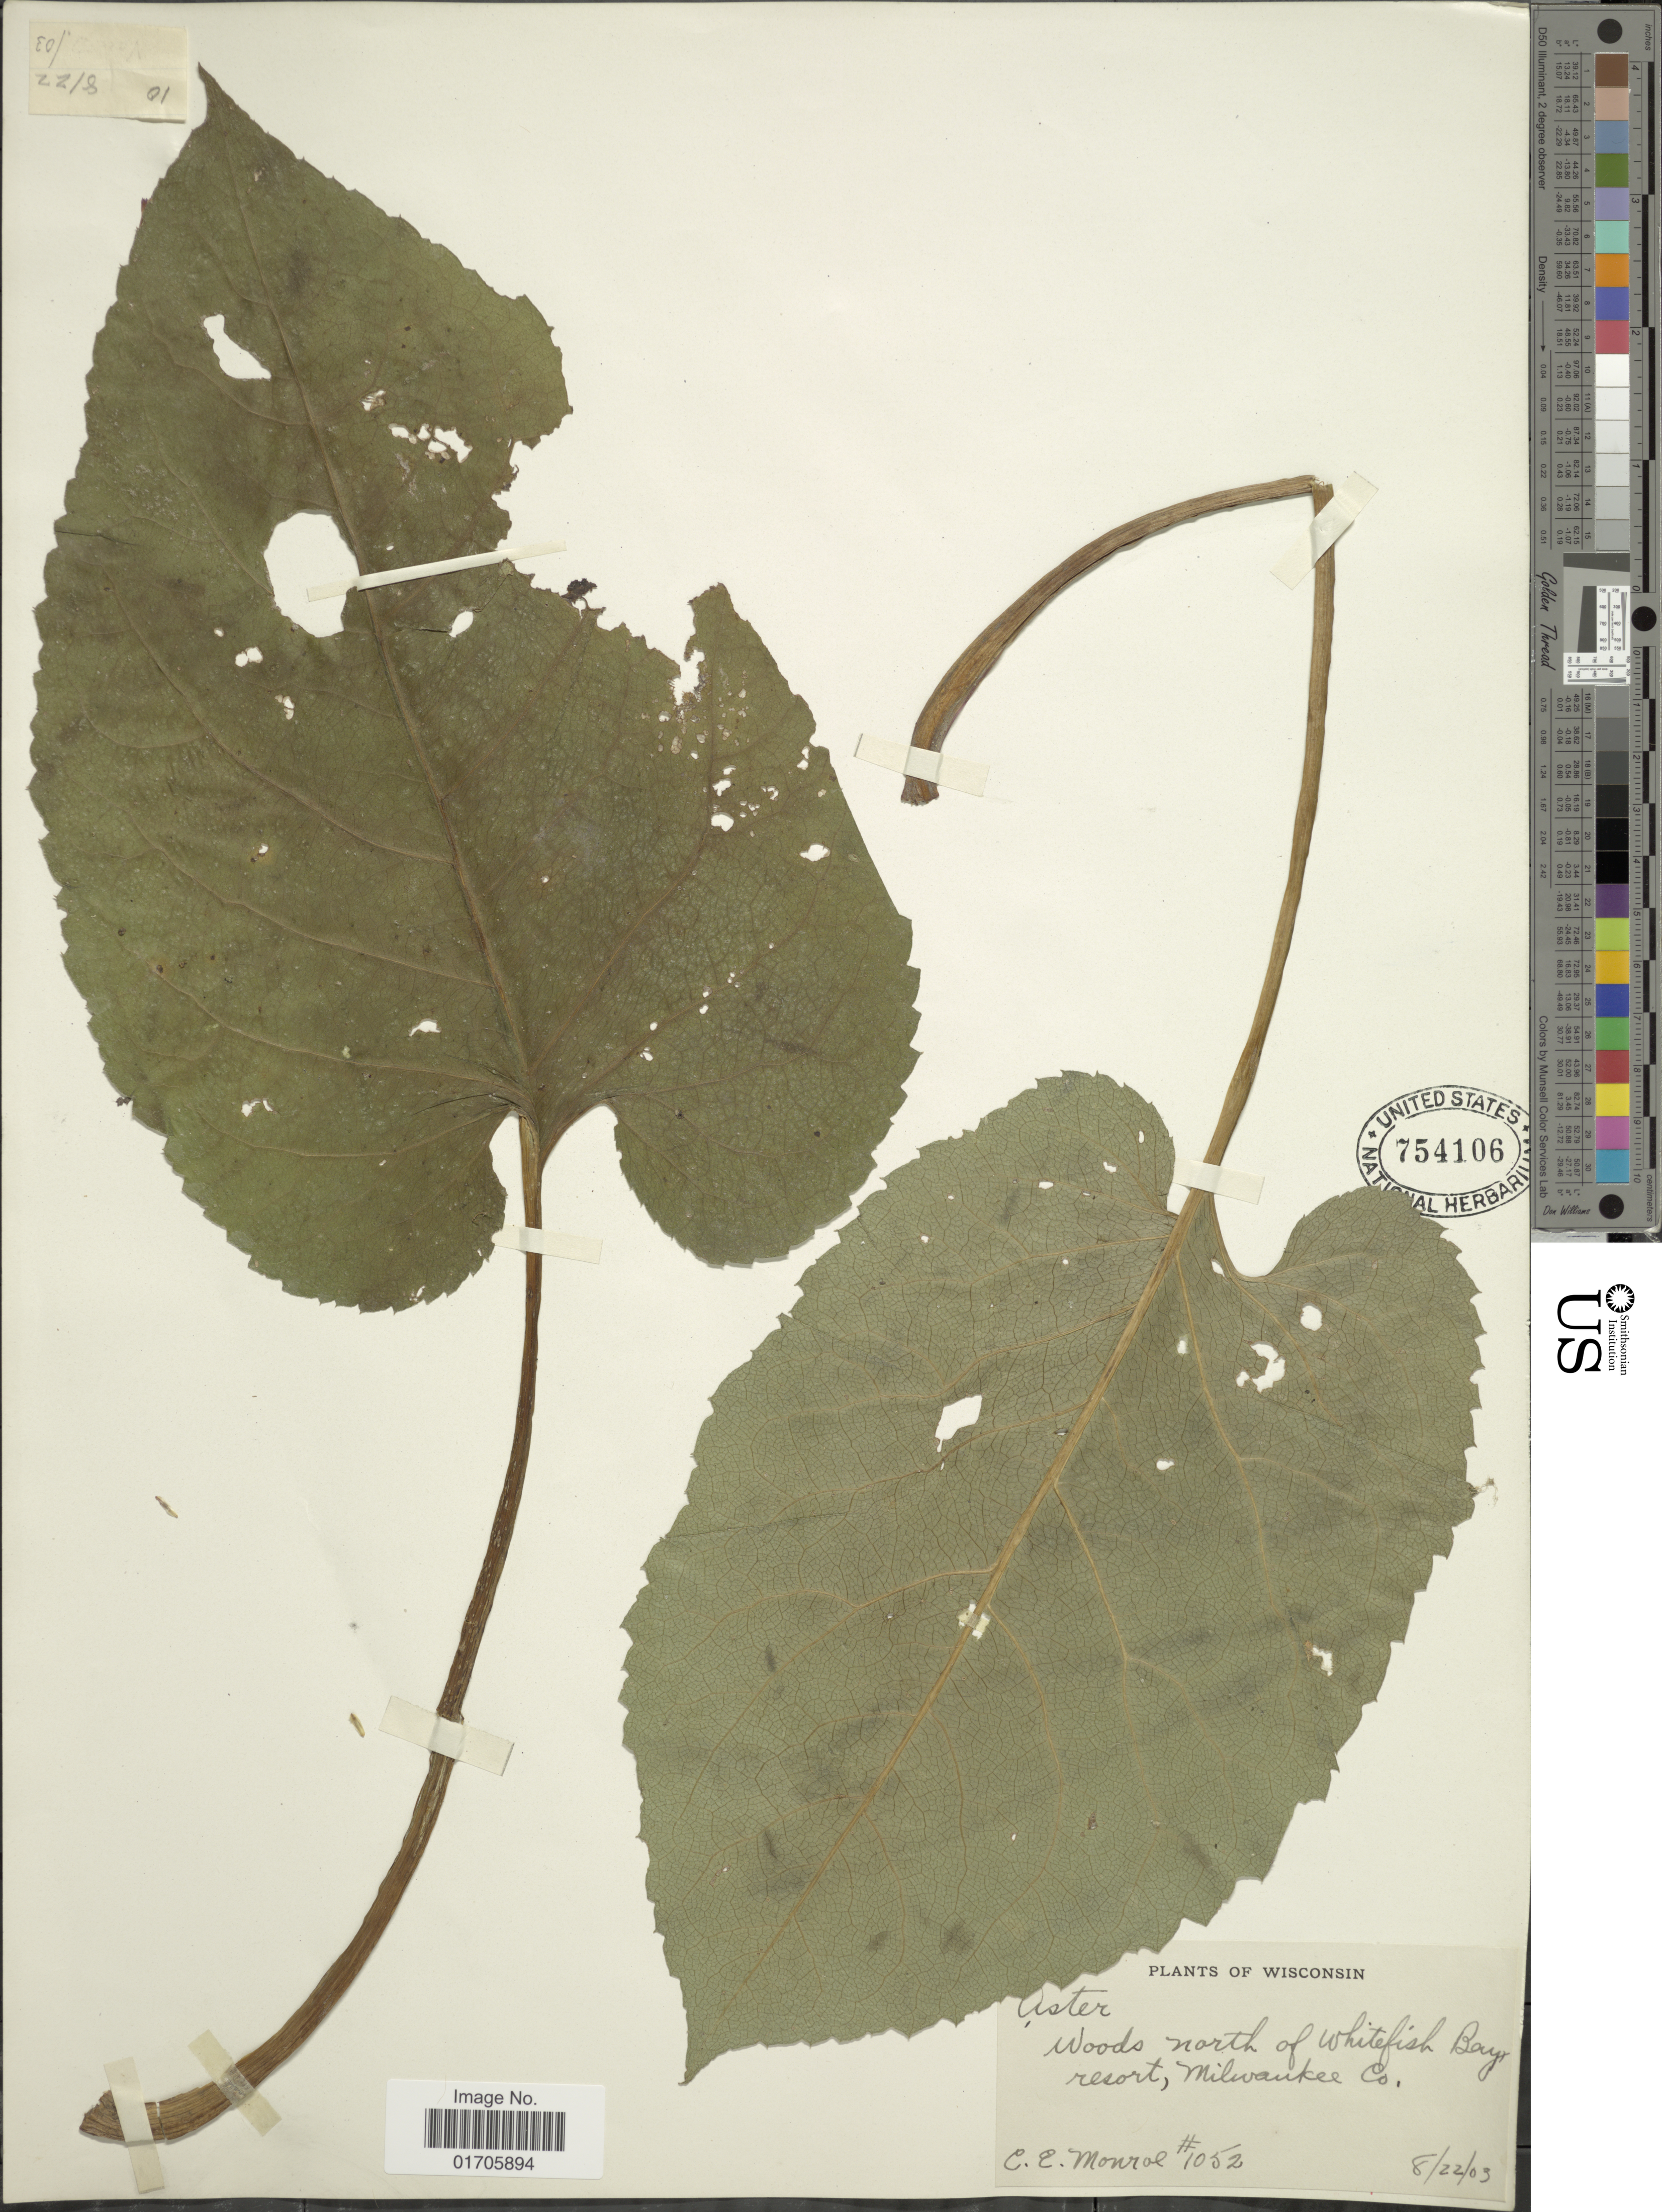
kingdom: Plantae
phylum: Tracheophyta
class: Magnoliopsida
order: Asterales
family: Asteraceae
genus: Eurybia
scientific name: Eurybia macrophylla var. pinguifolia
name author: (E.S. Burgess) G. Wilh. & Rericha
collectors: C. Monroe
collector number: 1052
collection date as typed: Transcribed d/m/y: 22/8/3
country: United States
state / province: Wisconsin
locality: Wisconsin. Woods north of Whitefish Bay resort, Milwaukee Co.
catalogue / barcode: US 754106